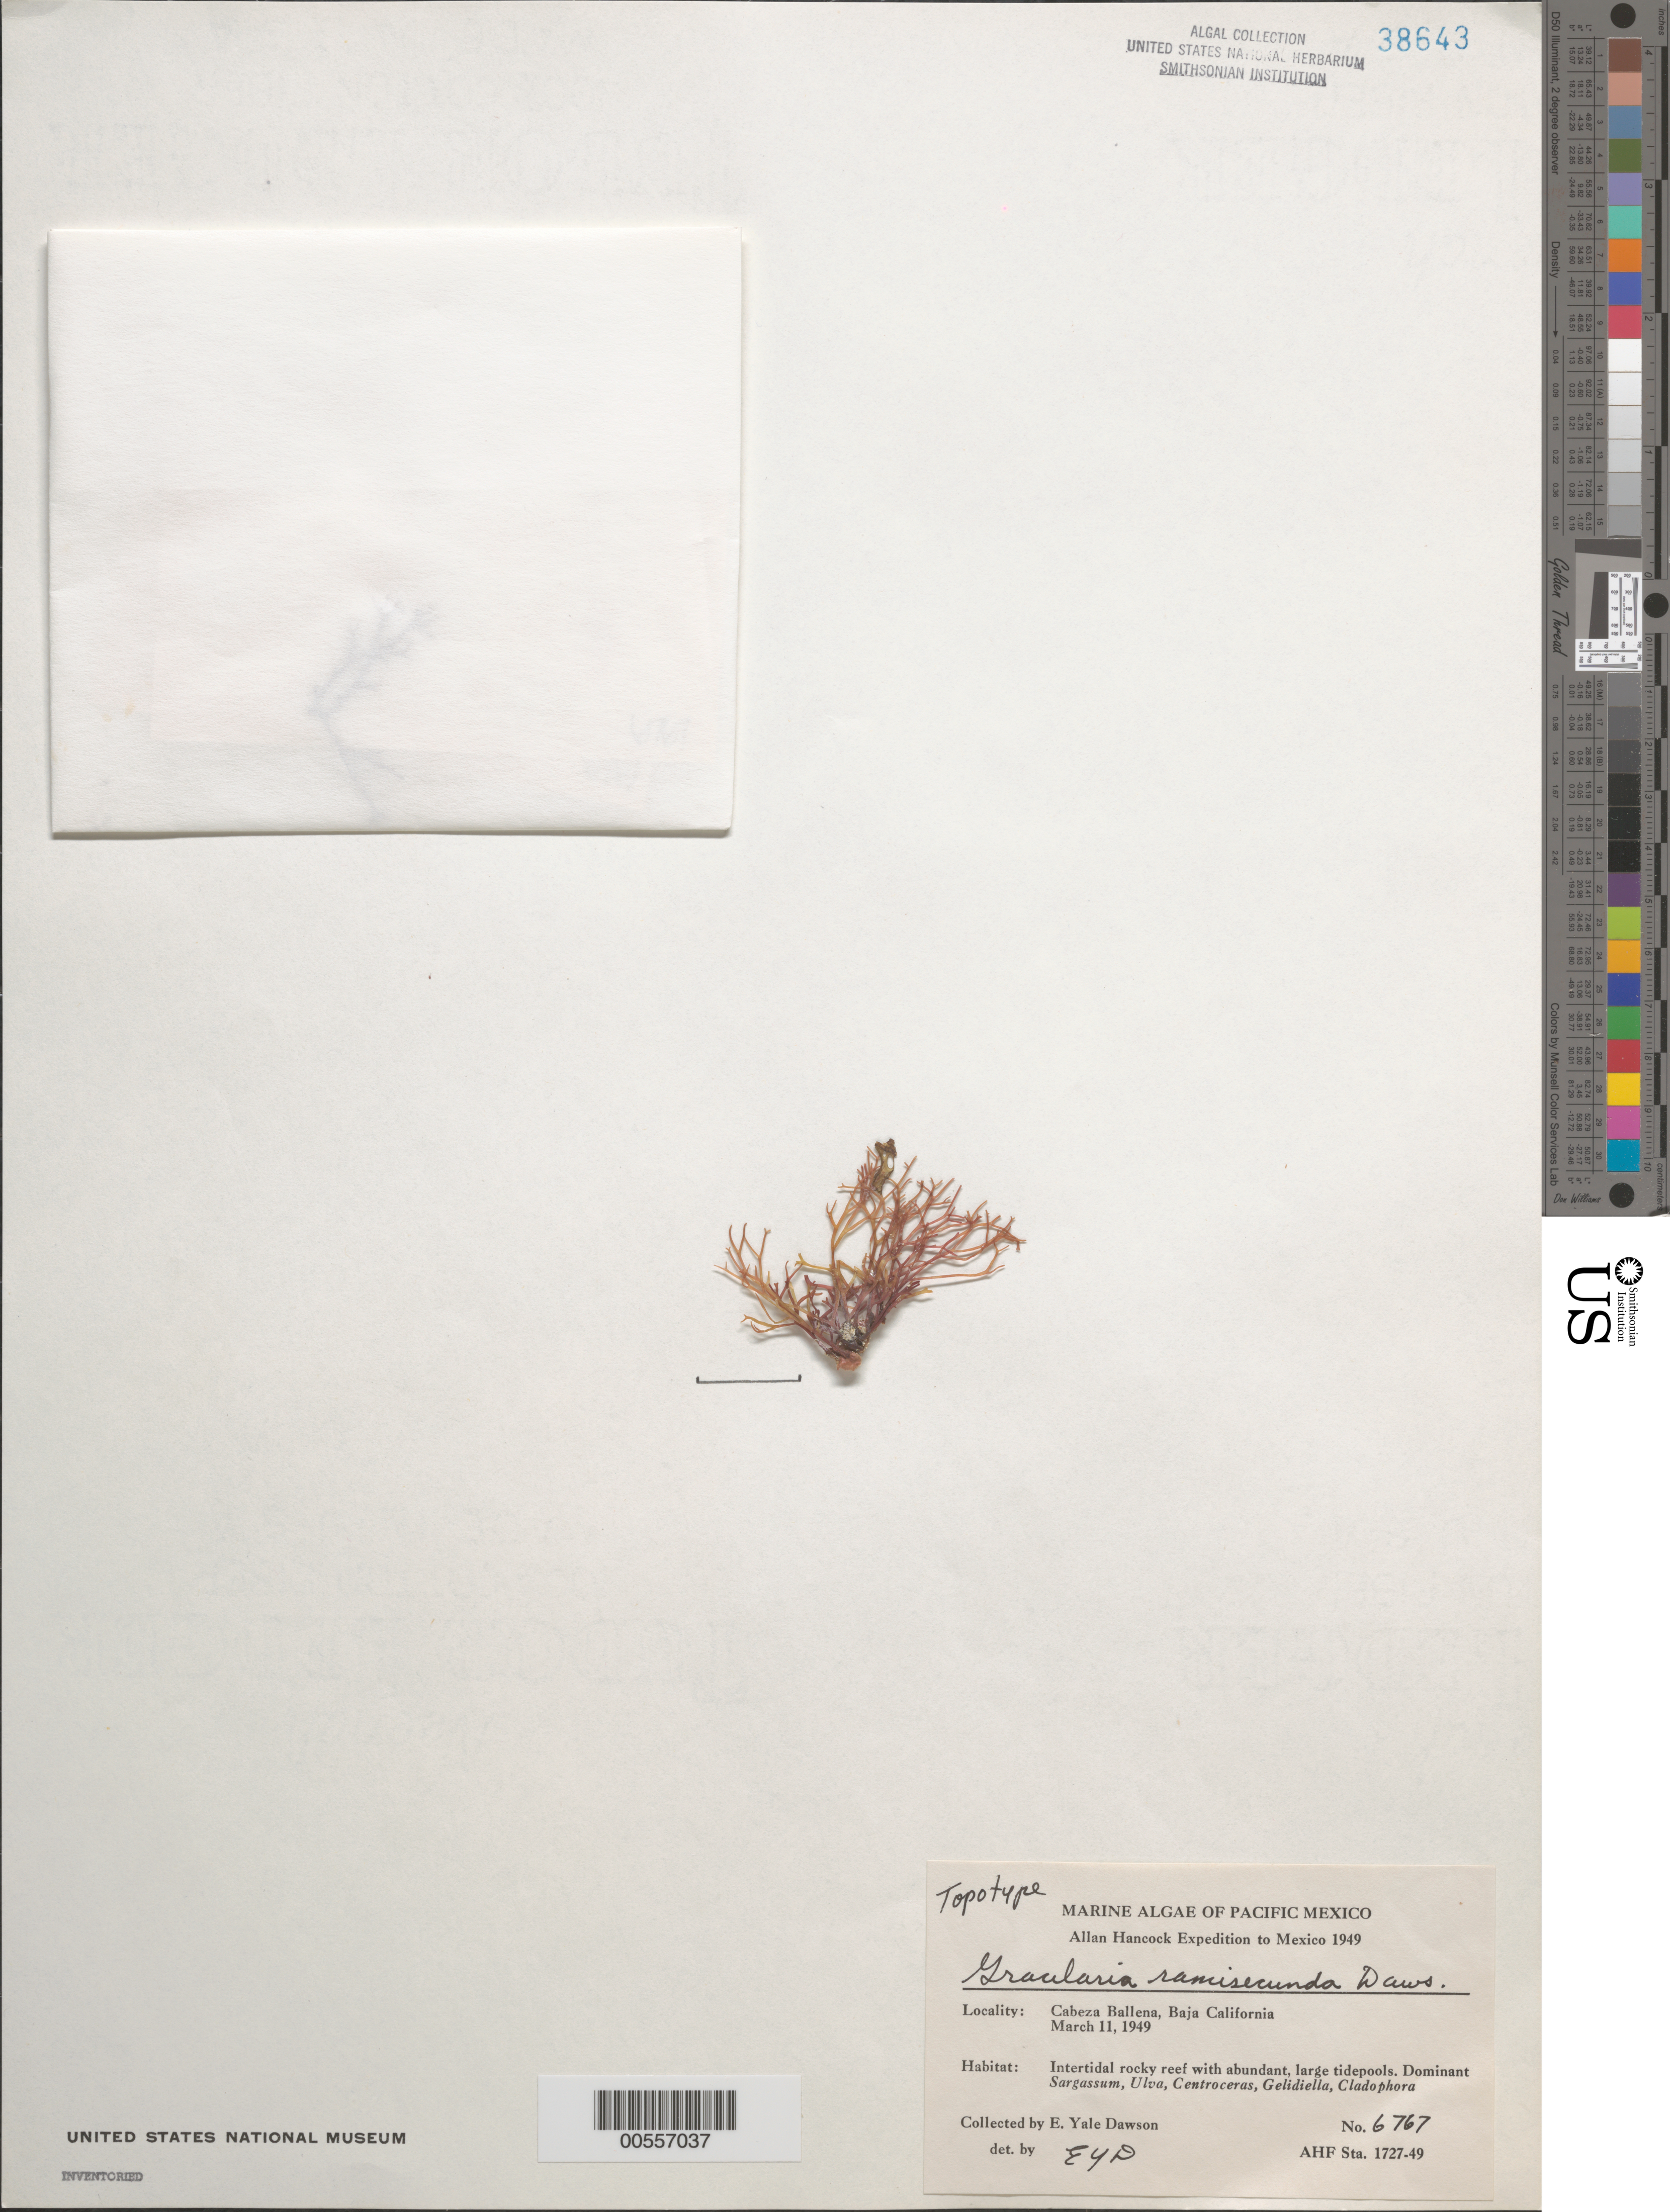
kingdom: Plantae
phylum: Rhodophyta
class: Florideophyceae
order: Gracilariales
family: Gracilariaceae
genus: Gracilaria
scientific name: Gracilaria ramisecunda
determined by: Dawson, E. Y.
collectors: E. Y. Dawson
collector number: EYD 6767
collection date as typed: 11 Mar 1949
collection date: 1949-03-11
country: Mexico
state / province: Baja California Sur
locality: Cabeza Ballena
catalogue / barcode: US 38643